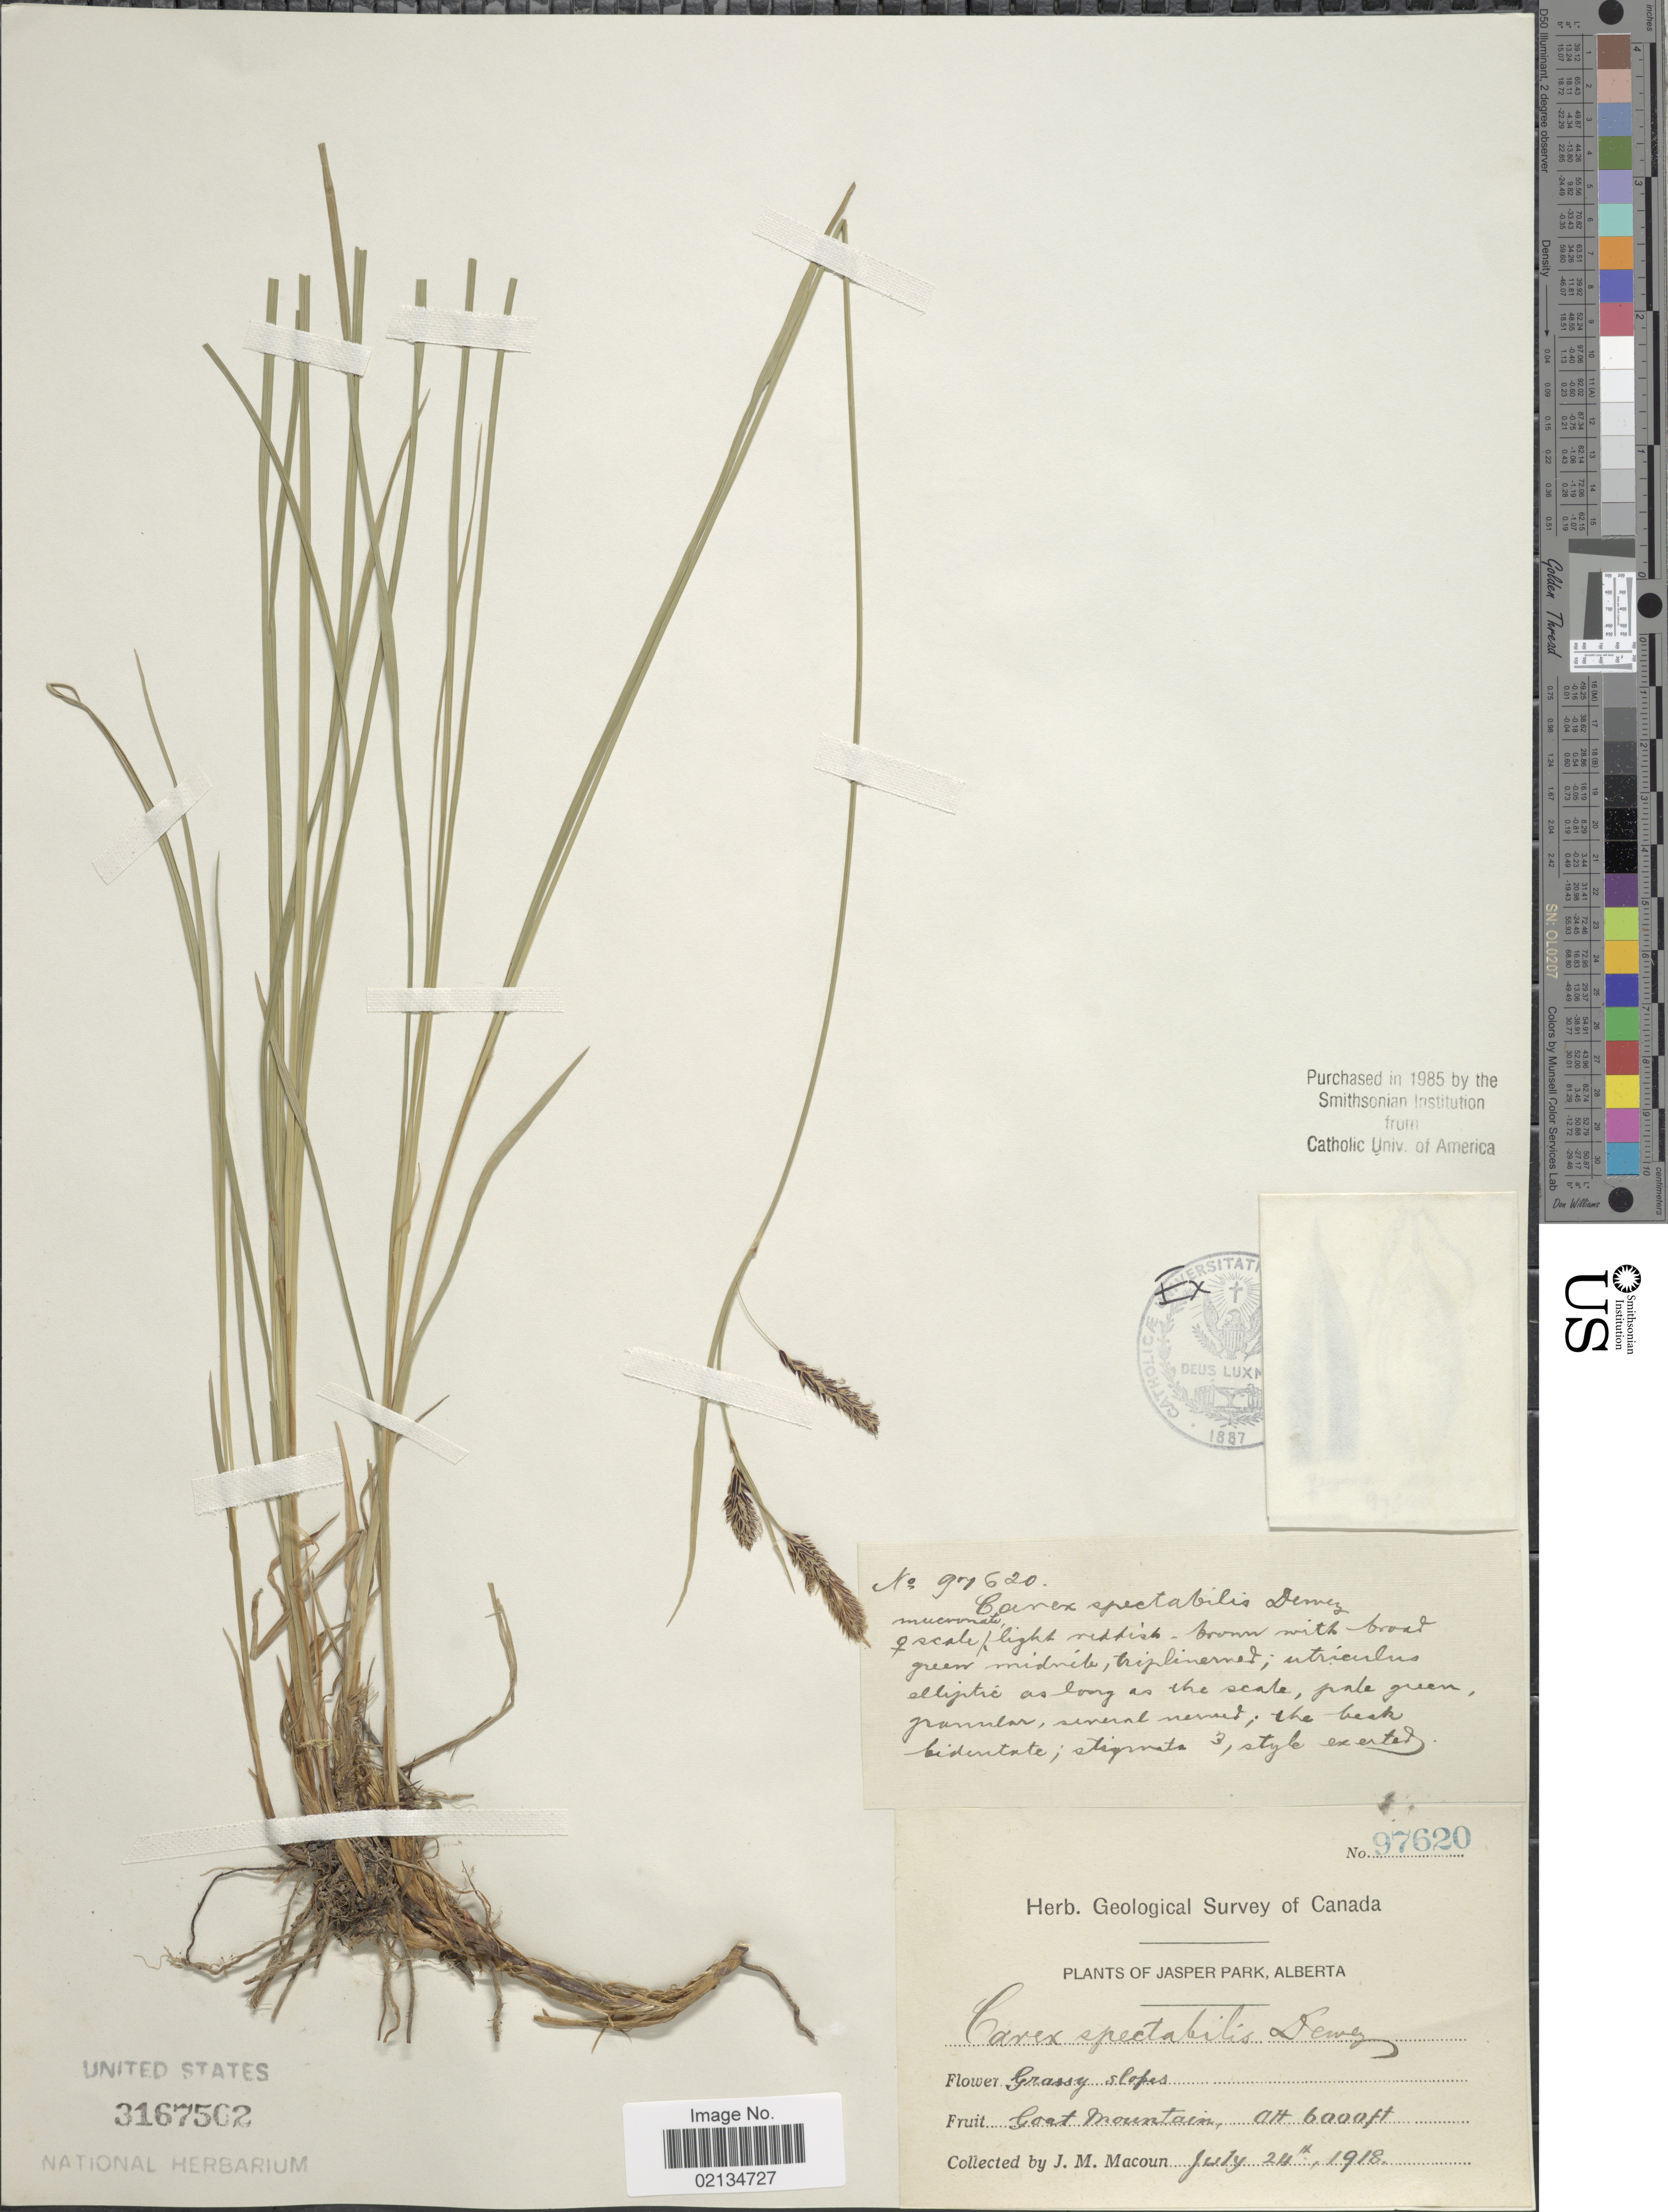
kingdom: Plantae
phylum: Tracheophyta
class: Liliopsida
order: Poales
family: Cyperaceae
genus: Carex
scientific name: Carex spectabilis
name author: Dewey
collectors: J. M. Macoun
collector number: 97620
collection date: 1918-07-24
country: Canada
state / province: Alberta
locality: Jasper Park. Goat Mountain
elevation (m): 1829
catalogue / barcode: US 3167502